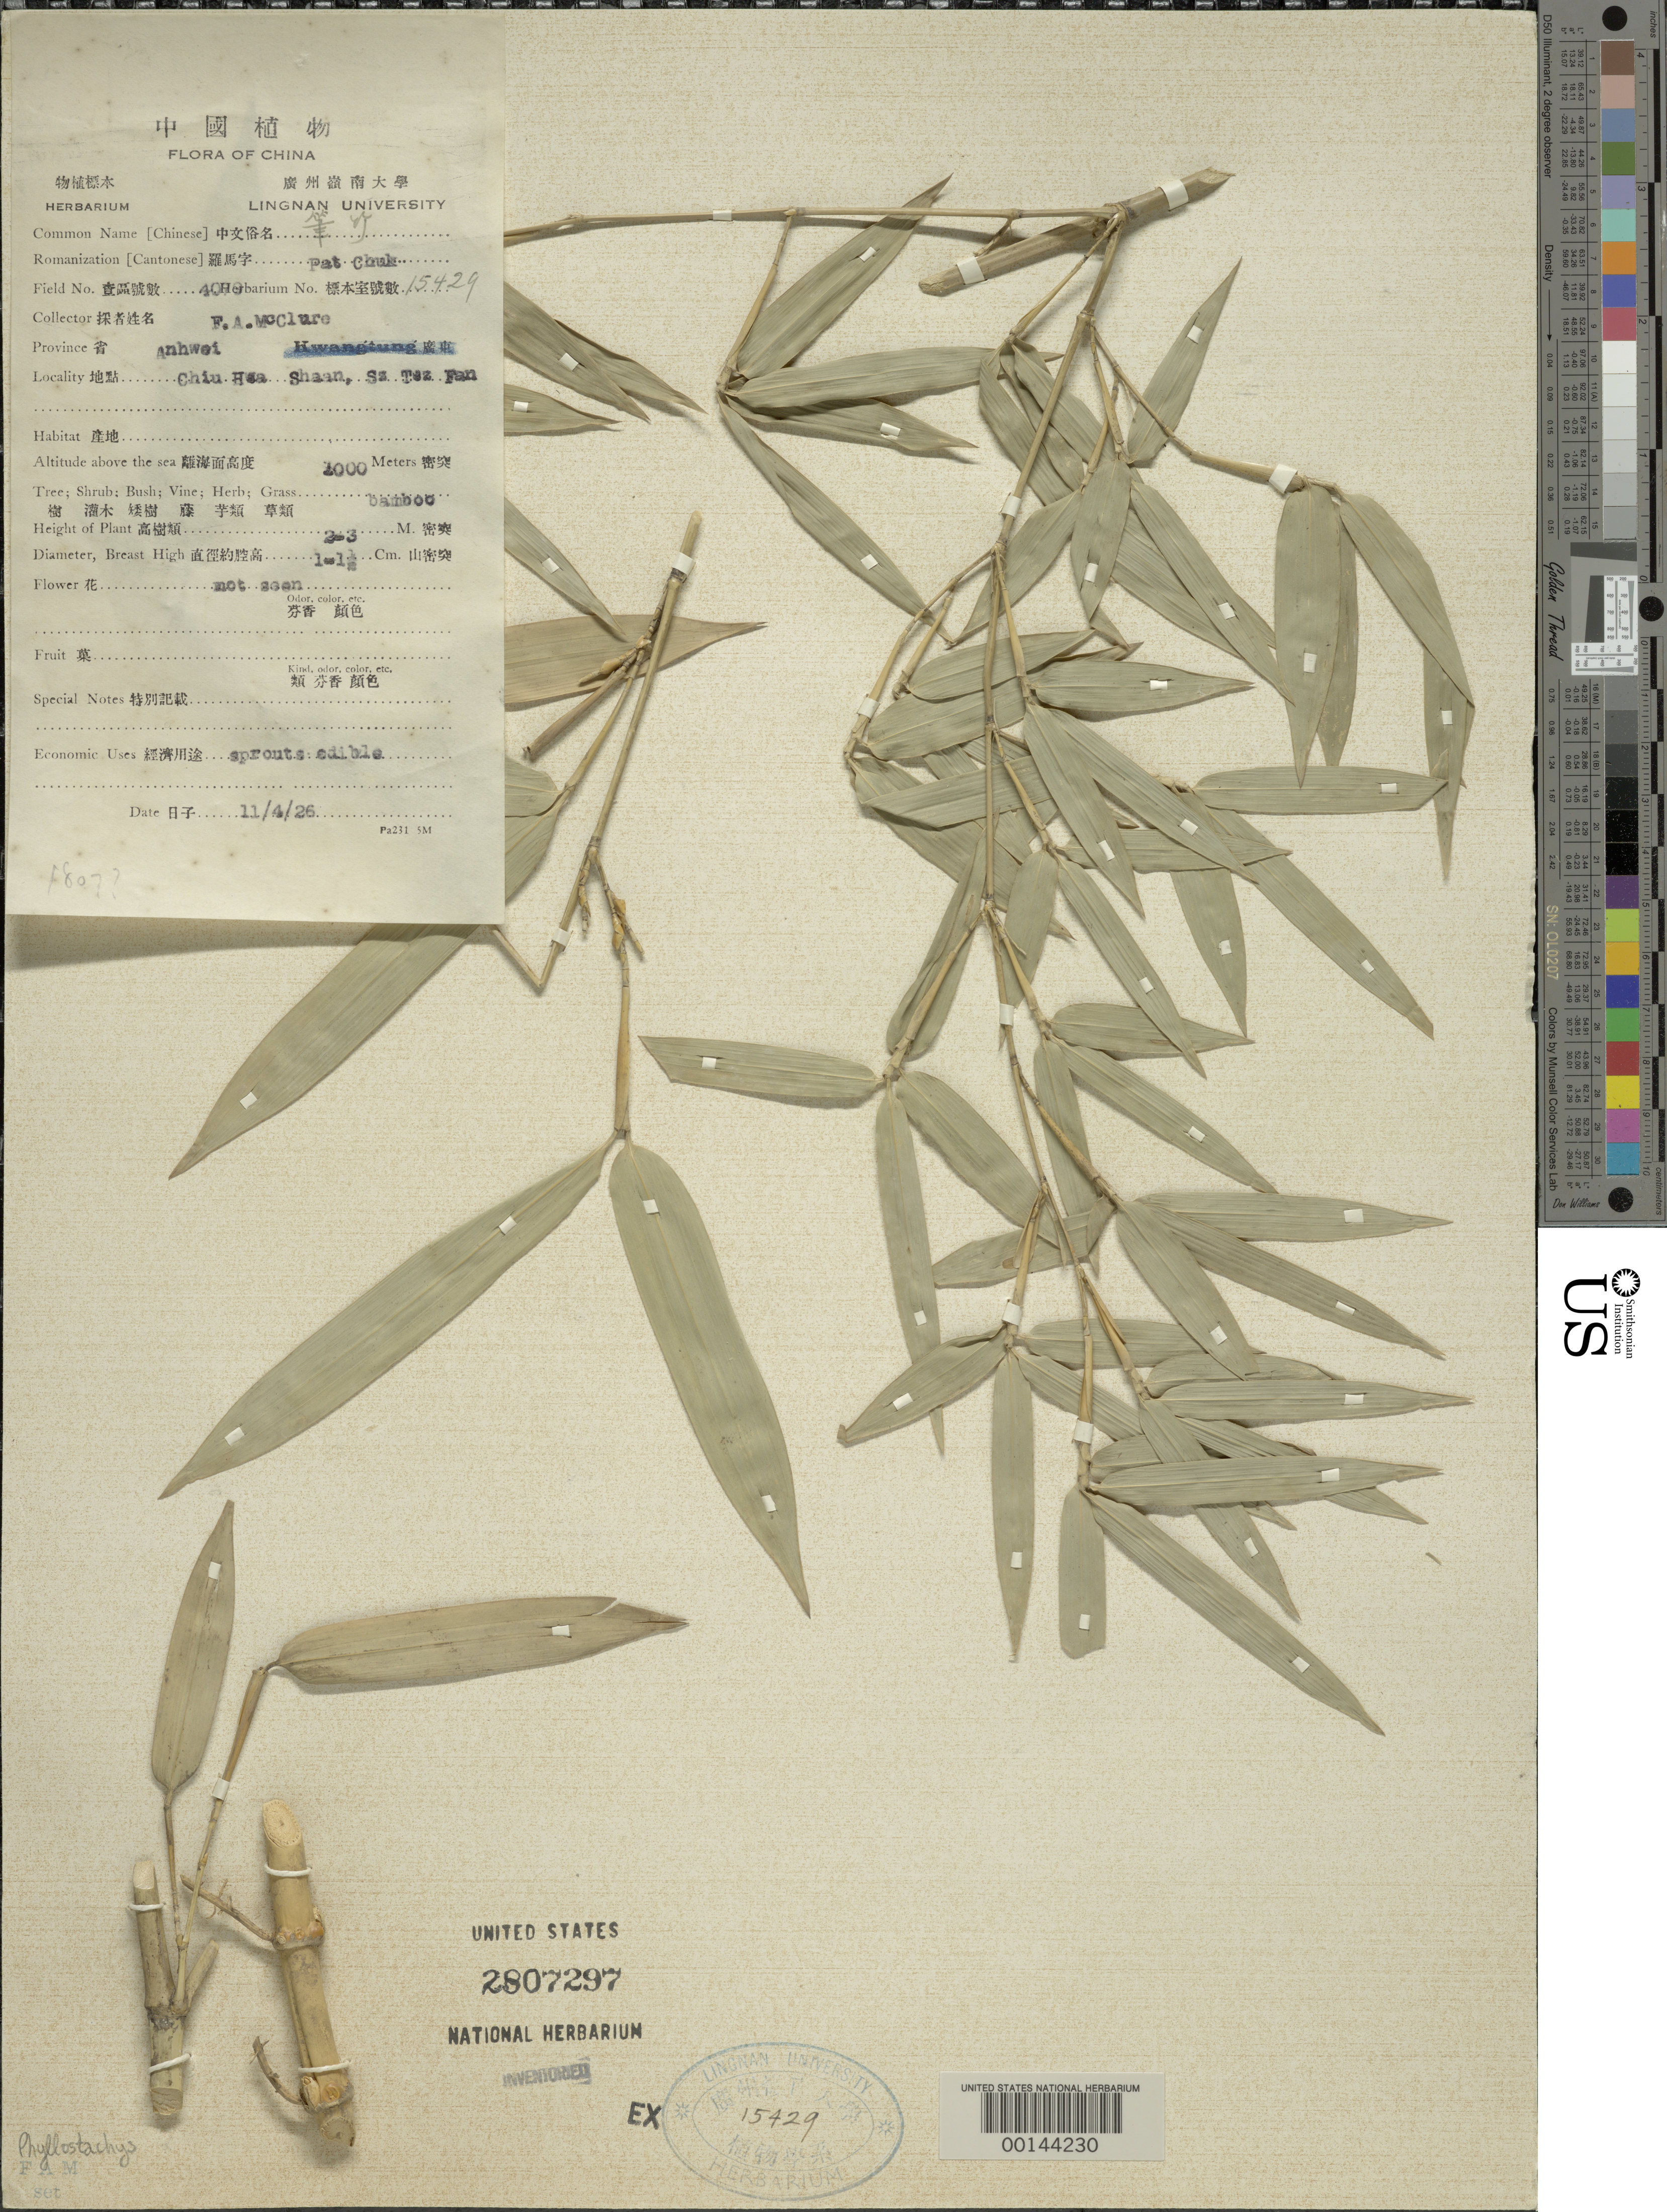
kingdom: Plantae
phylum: Tracheophyta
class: Liliopsida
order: Poales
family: Poaceae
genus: Phyllostachys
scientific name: Phyllostachys sp.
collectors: F. A. McClure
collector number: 4070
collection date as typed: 04 Nov 1926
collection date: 1926-11-04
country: China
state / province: Anhui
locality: Chiu hwa shaan, sz tez fan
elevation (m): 1000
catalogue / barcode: US 2807297